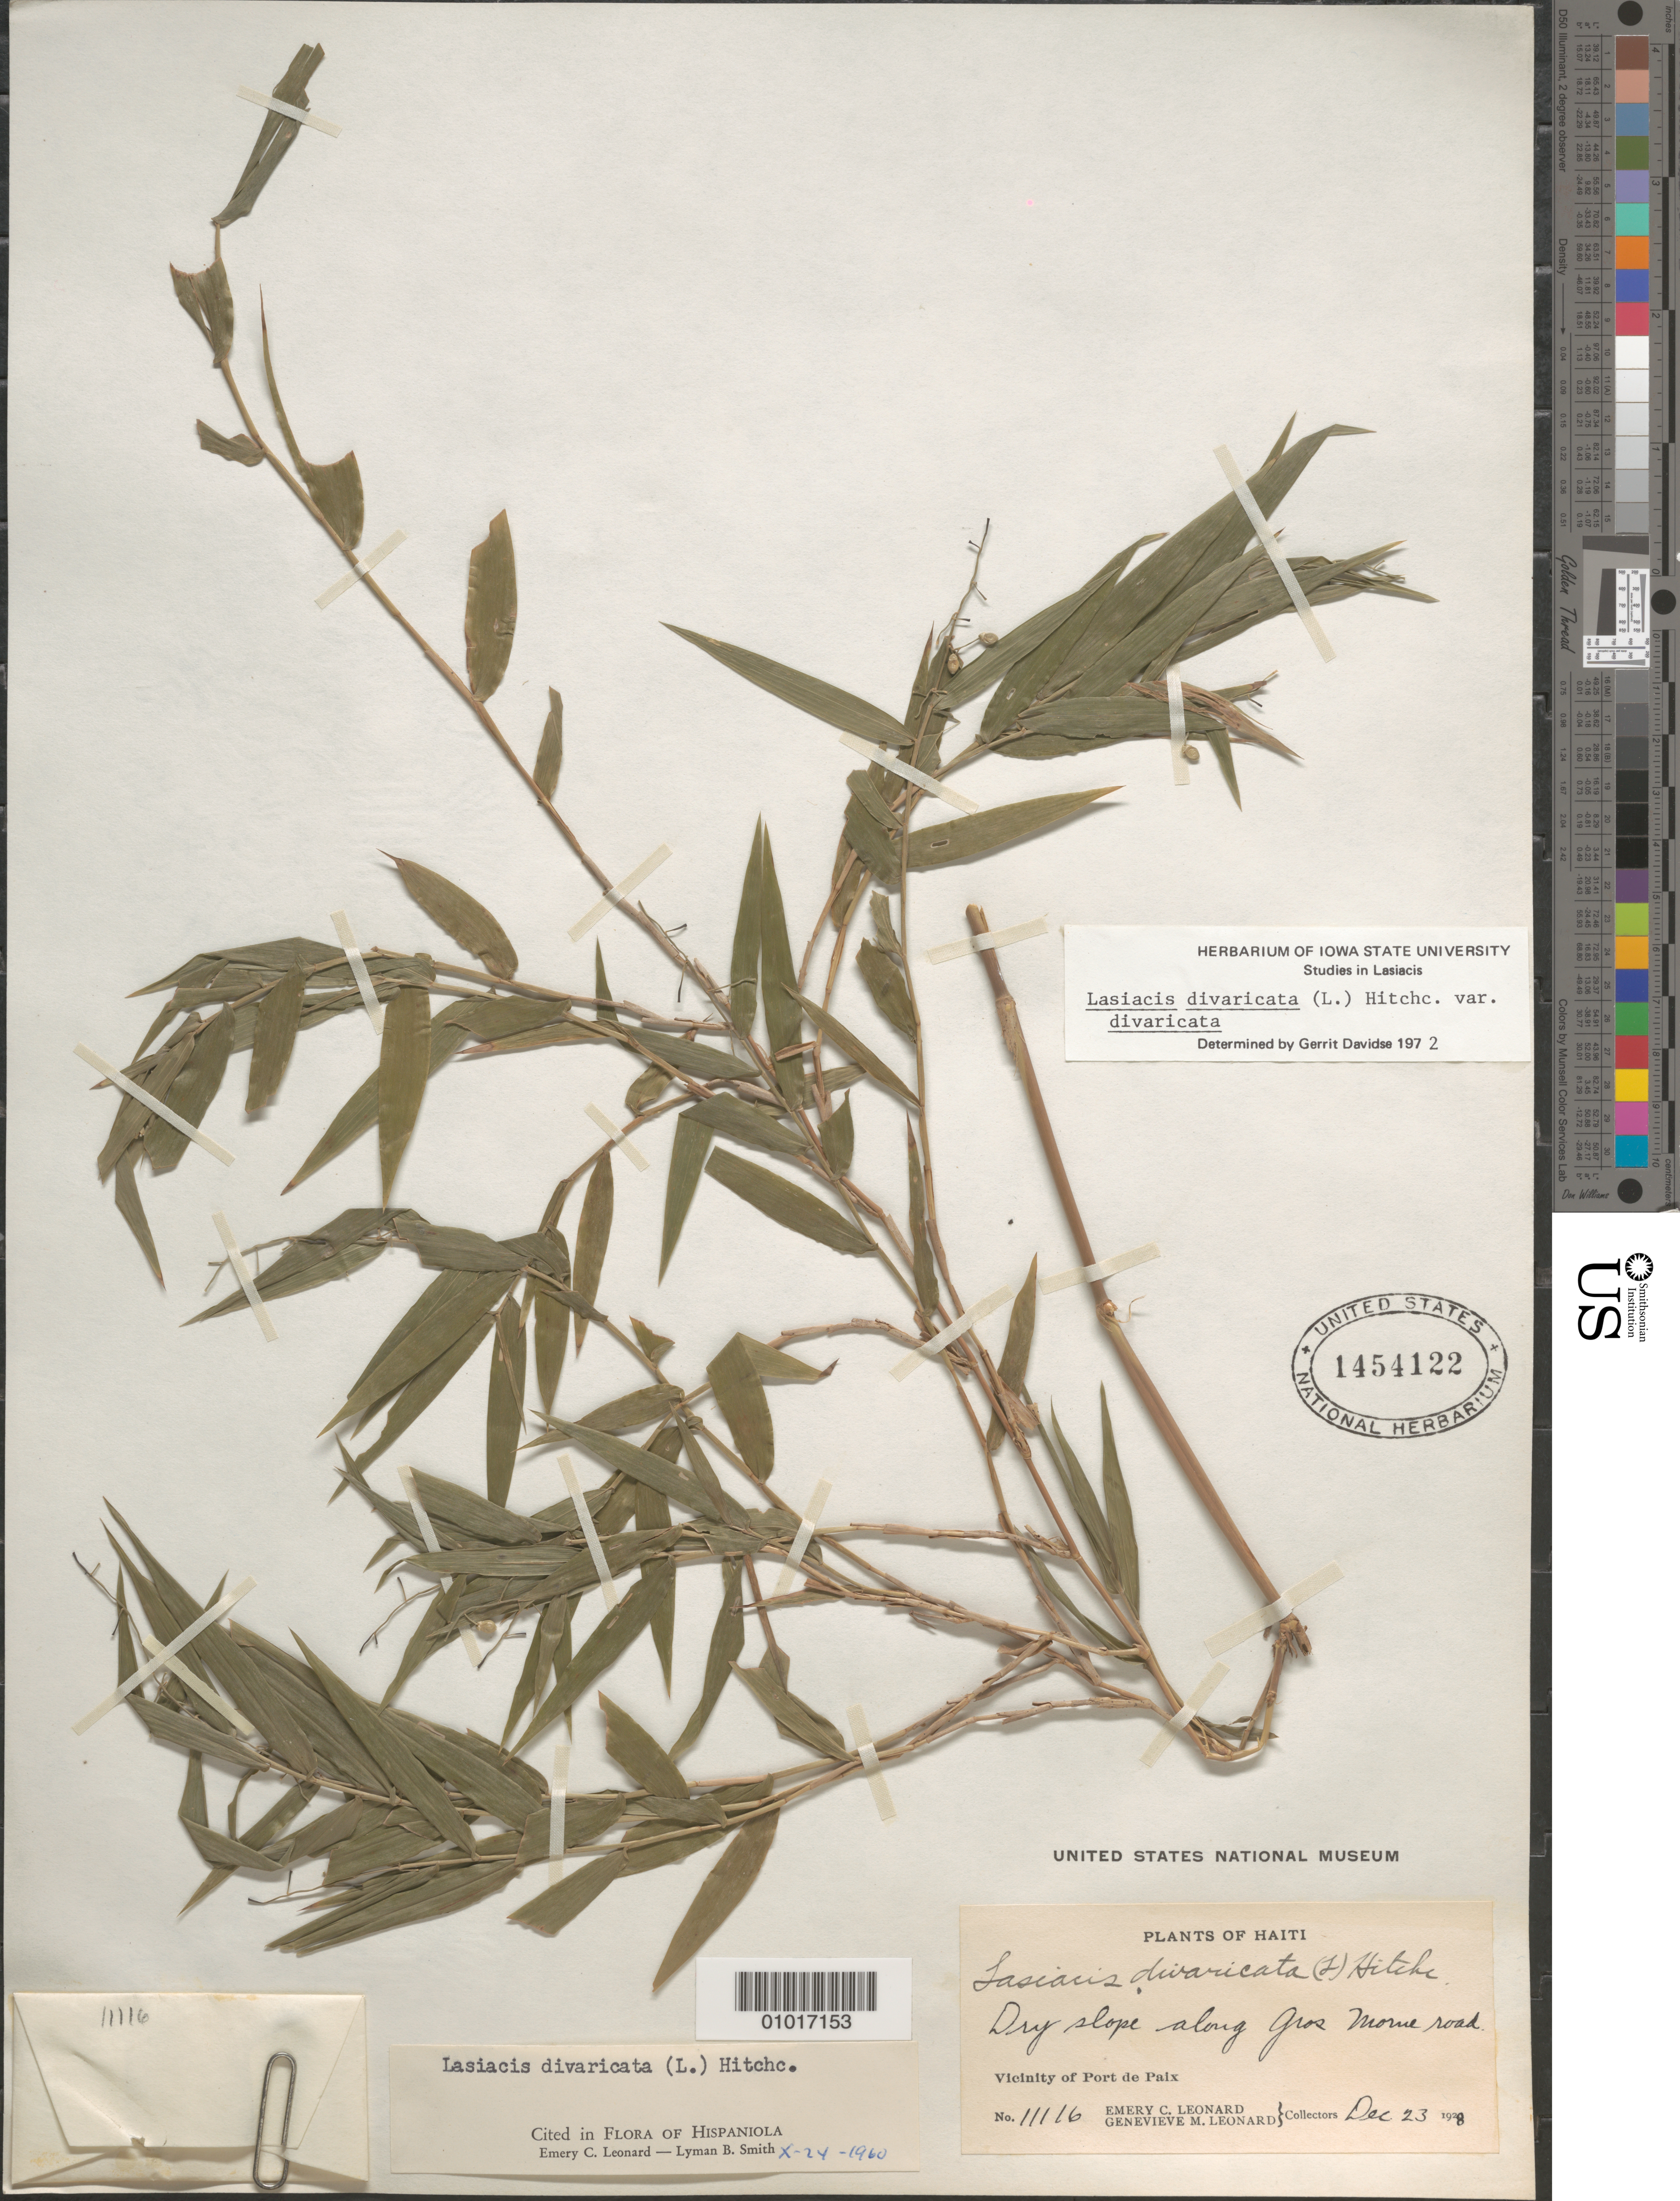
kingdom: Plantae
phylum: Tracheophyta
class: Liliopsida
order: Poales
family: Poaceae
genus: Lasiacis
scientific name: Lasiacis divaricata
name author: (L.) Hitchc.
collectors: E. C. Leonard & G. M. Leonard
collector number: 11116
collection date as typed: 23 Dec 1928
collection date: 1928-12-23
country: Haiti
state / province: Nord-Óuest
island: Hispaniola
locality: Vicinity of Port de Paix, Dry slope along Gros Morne road.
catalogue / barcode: US 1454122